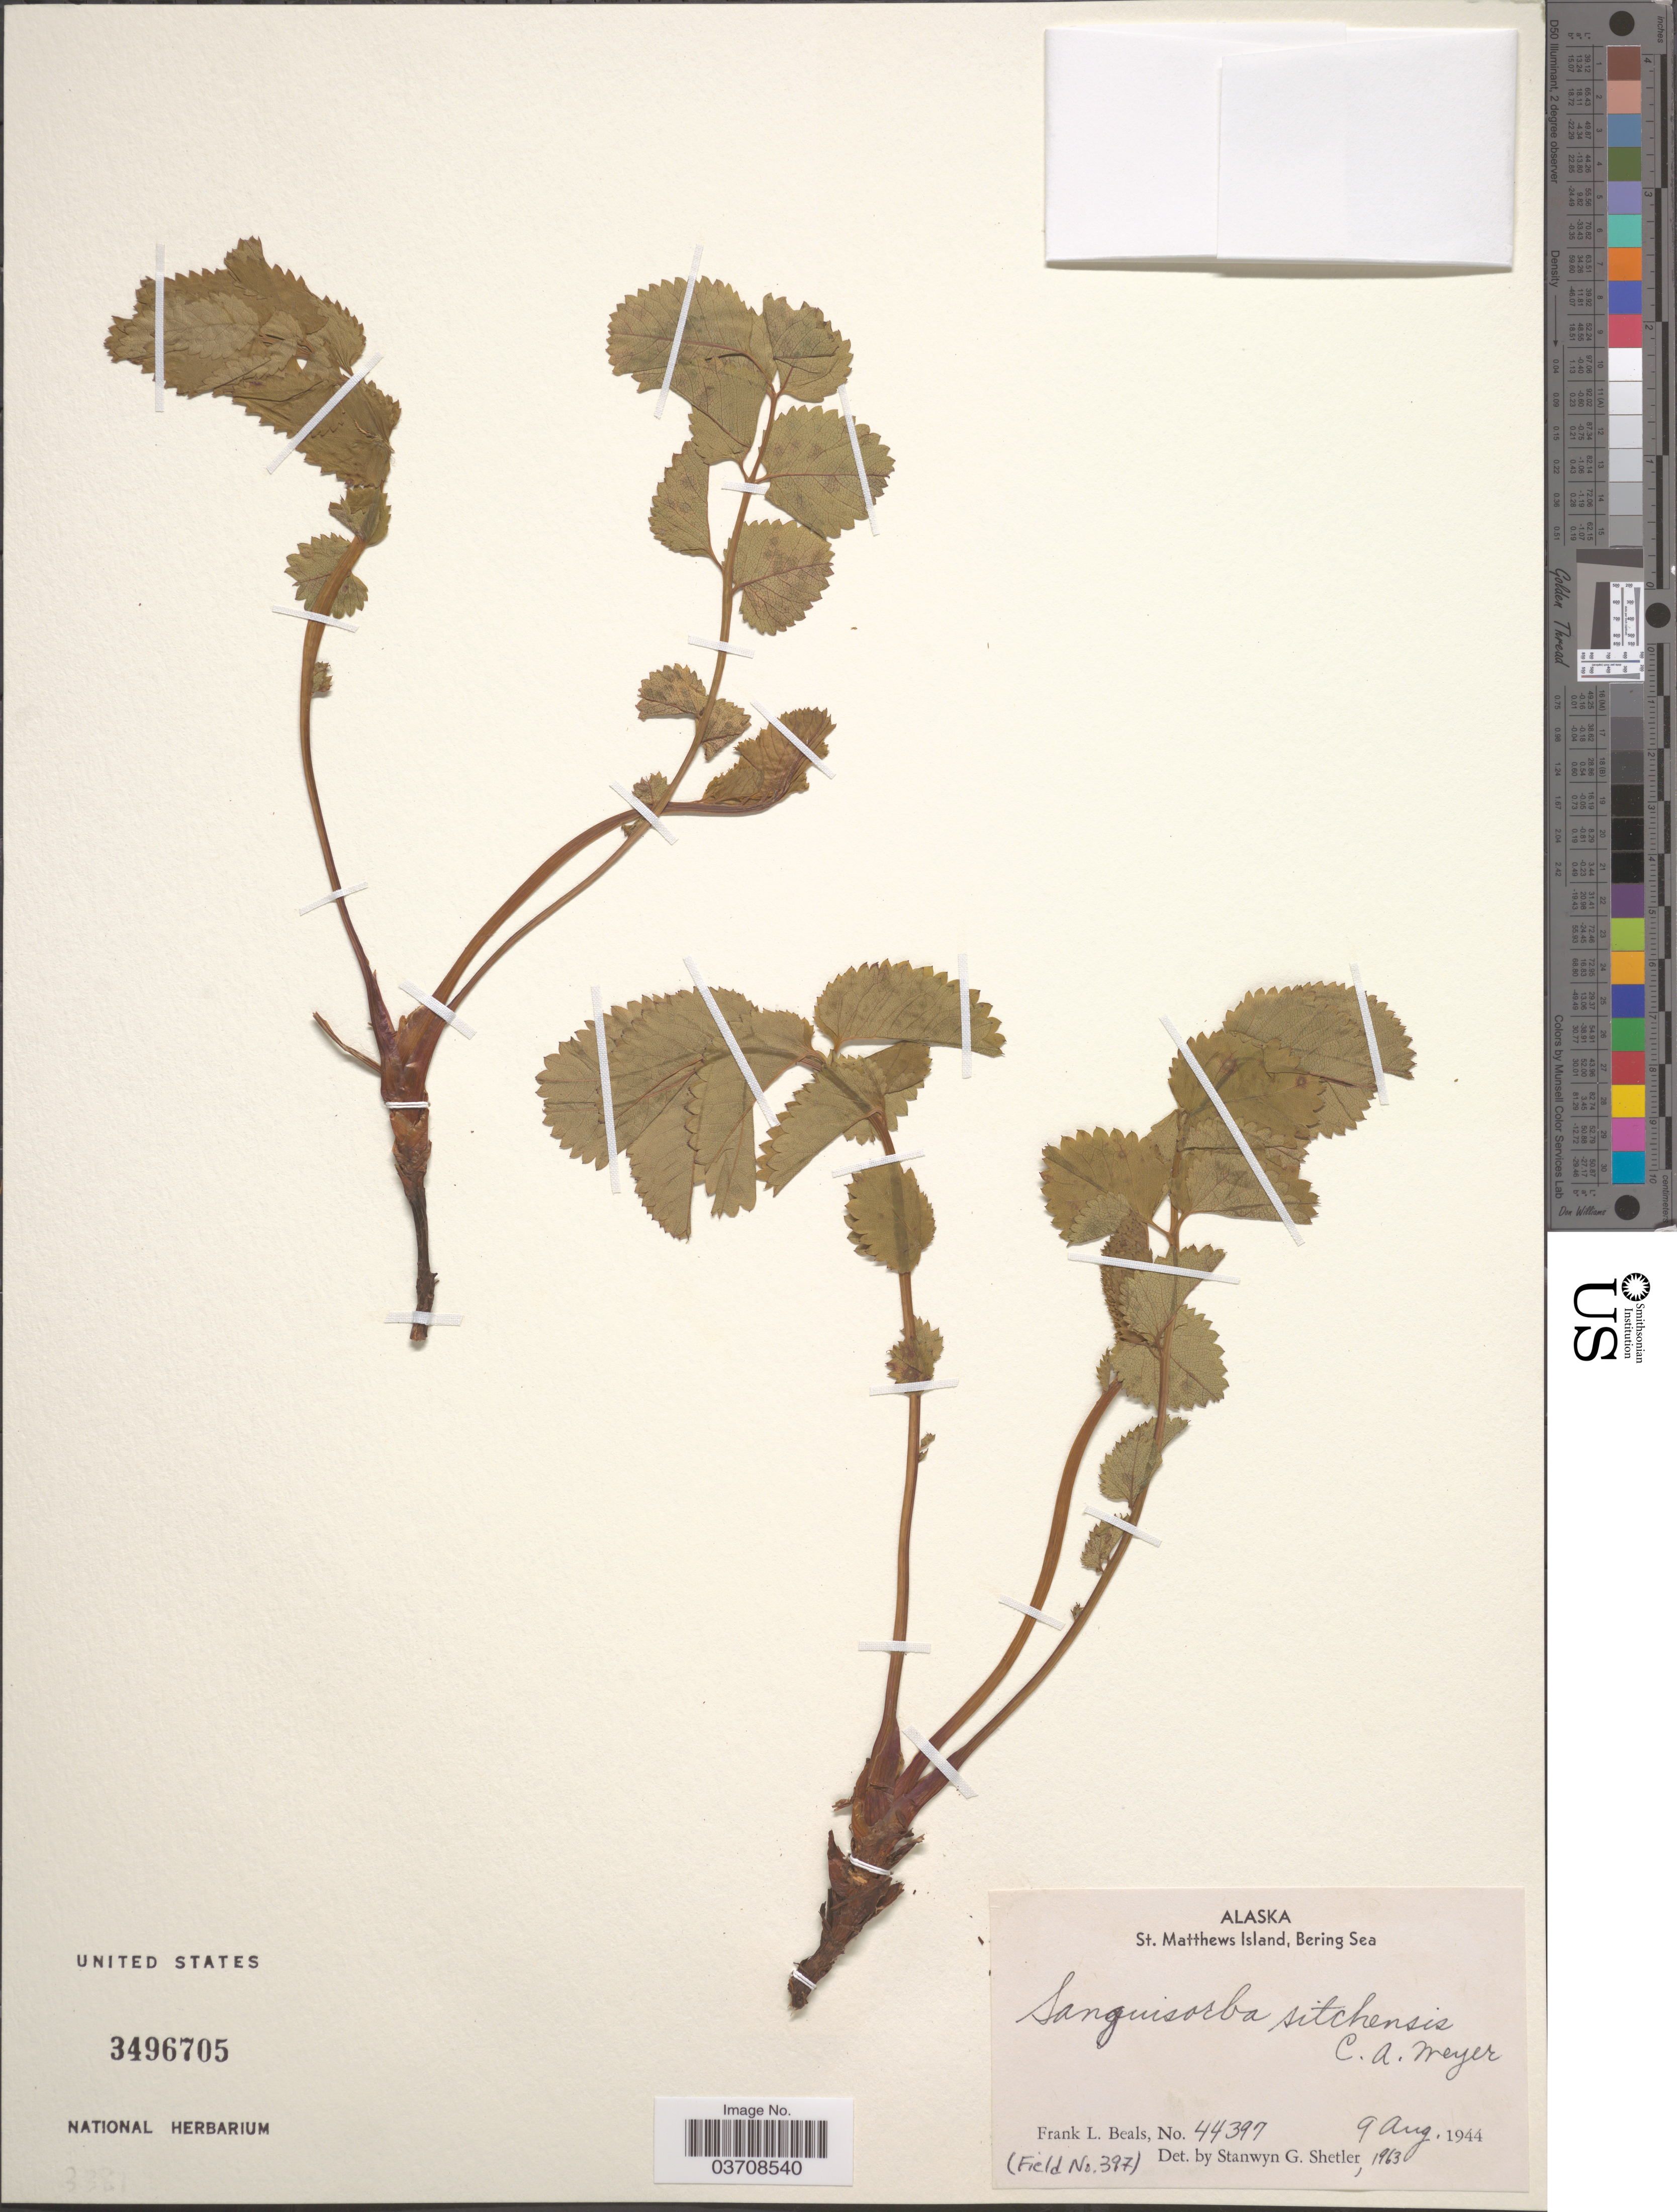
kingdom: Plantae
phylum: Tracheophyta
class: Magnoliopsida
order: Rosales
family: Rosaceae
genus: Sanguisorba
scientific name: Sanguisorba stipulata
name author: Raf.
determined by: Strong, Mark T., (BOT), Smithsonian Institution - National Museum of Natural History (UNITED STATES)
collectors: F. Beals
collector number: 44397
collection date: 1944-08-09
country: United States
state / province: Alaska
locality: St. Matthews Island, Bering Sea.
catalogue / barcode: US 3496705